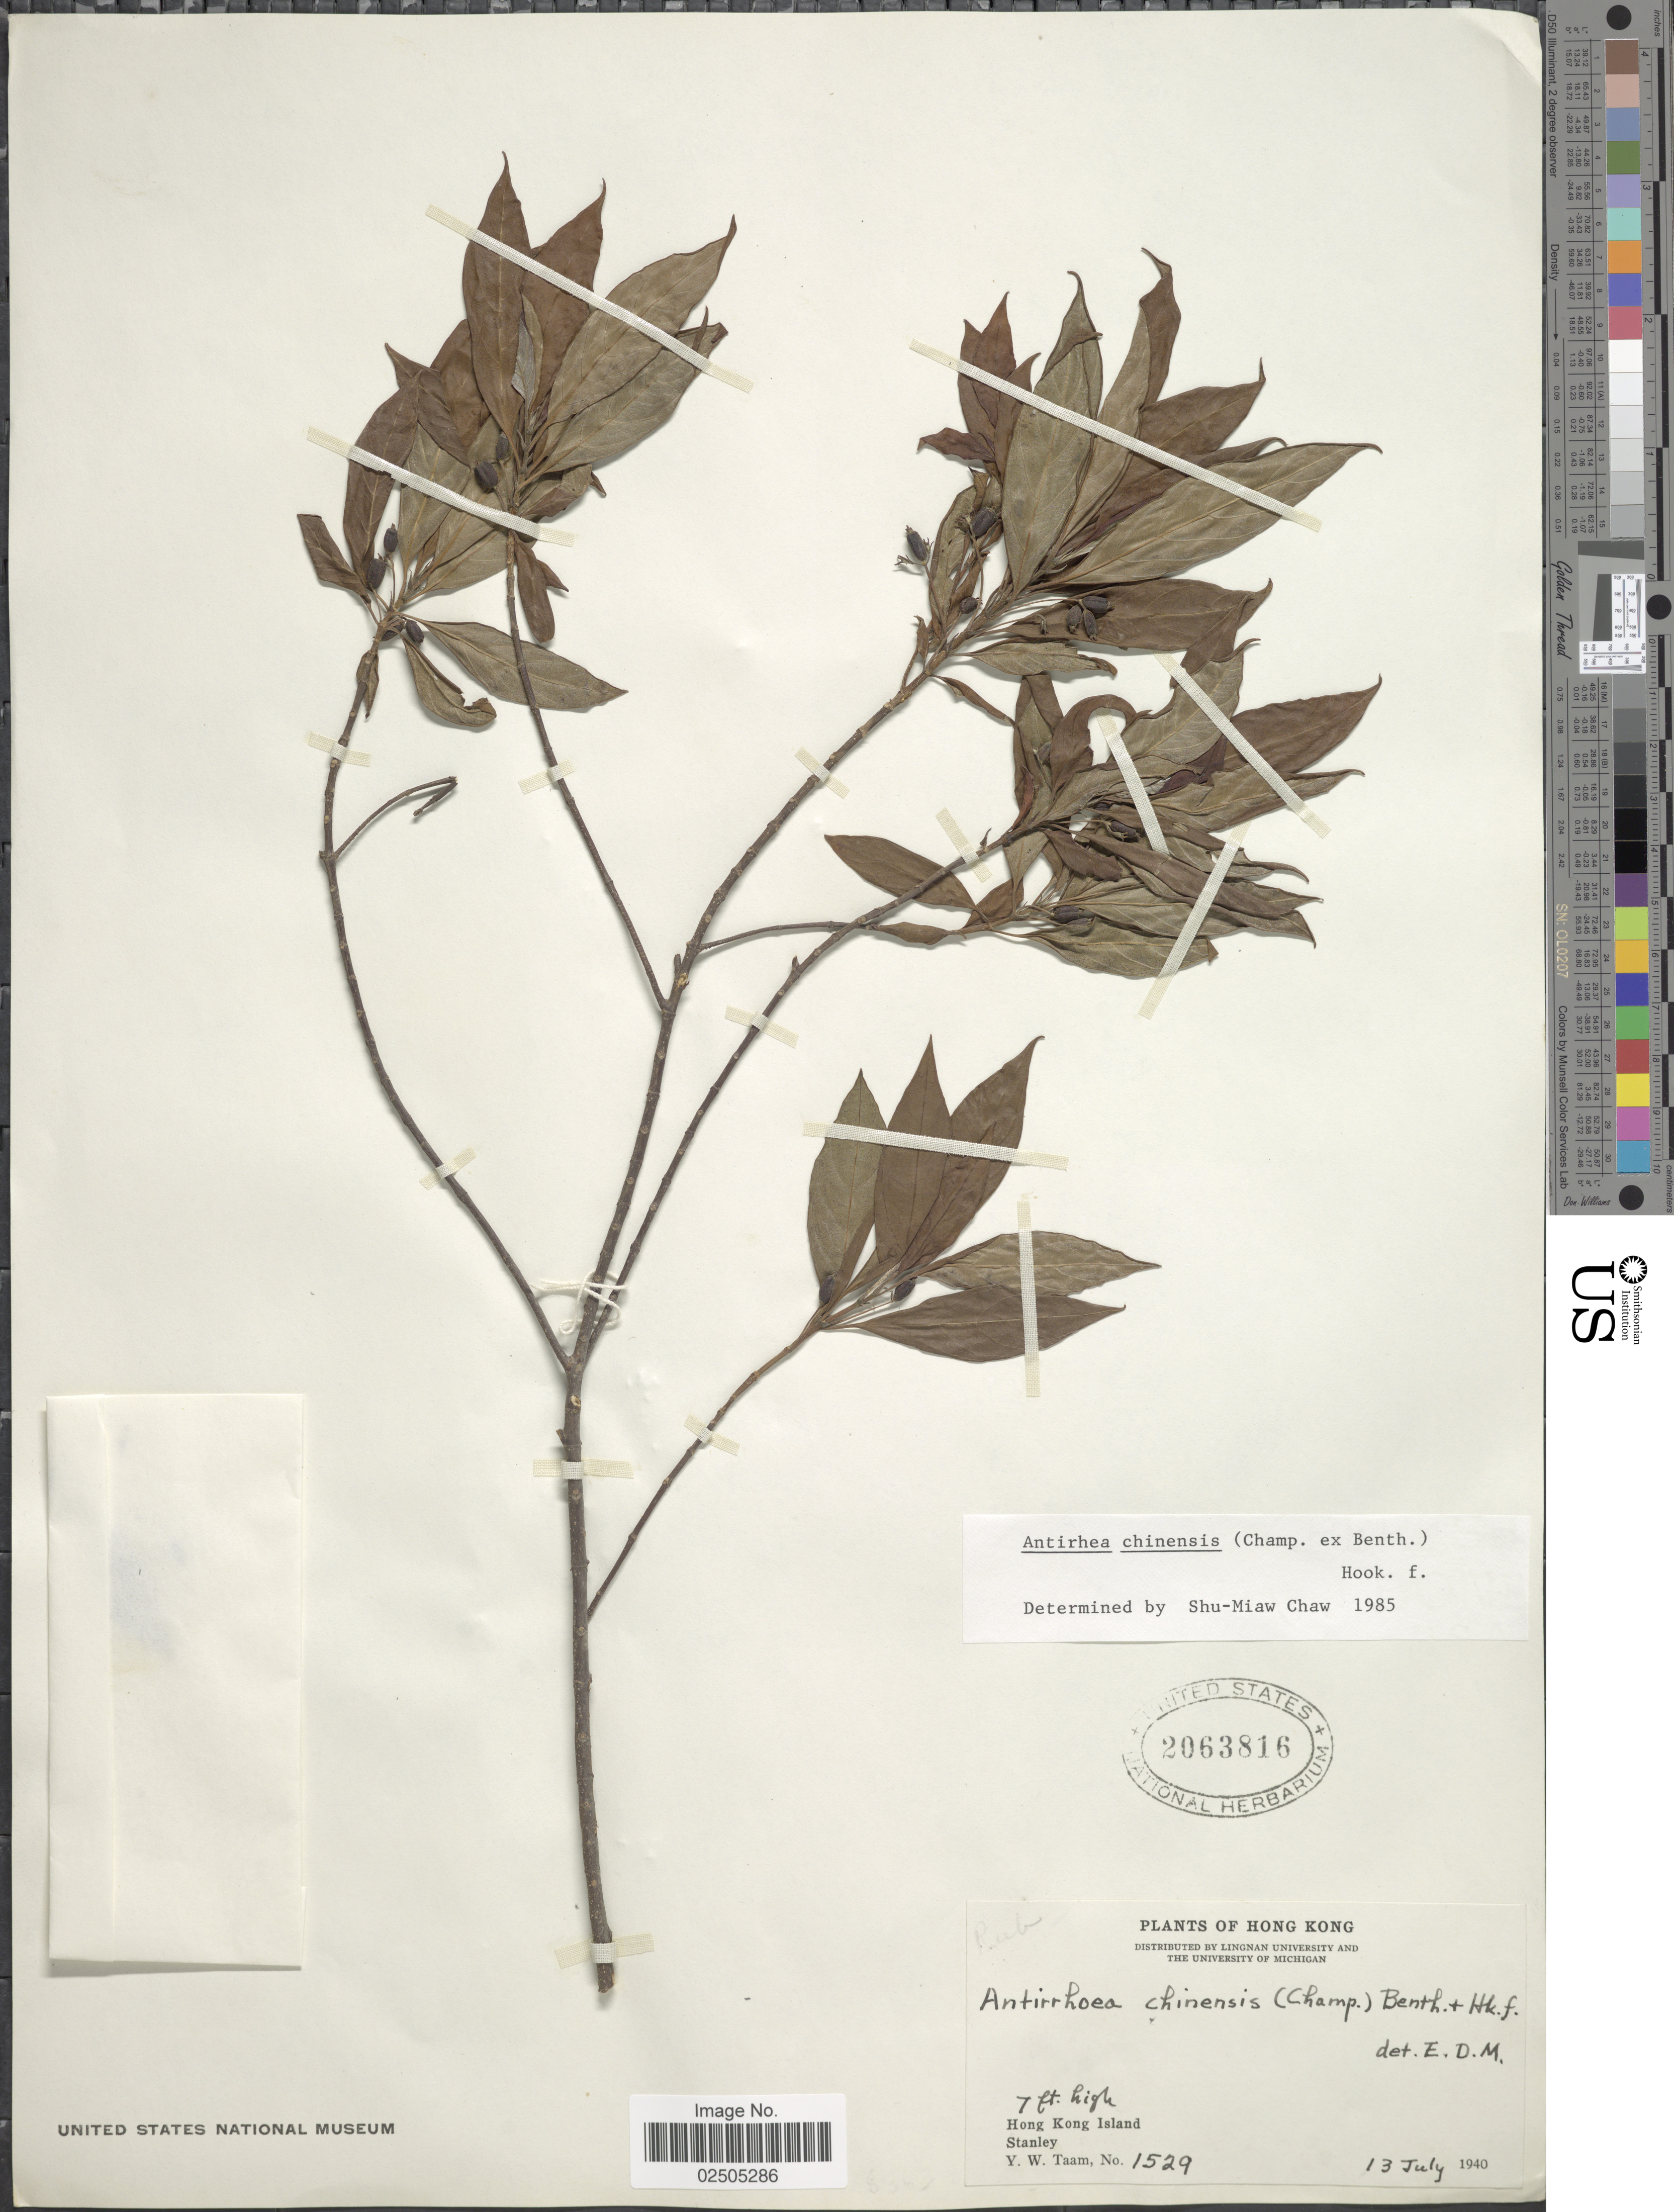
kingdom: Plantae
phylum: Tracheophyta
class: Magnoliopsida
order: Gentianales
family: Rubiaceae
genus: Antirhea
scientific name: Antirhea chinensis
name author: (Champ. ex Benth.) Benth. & Hook. f. ex F.B. Forbes & Hemsl.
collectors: Y. W. Taam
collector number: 1529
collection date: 1940-07-13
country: China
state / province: Hong Kong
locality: Hong Kong Island, Stanley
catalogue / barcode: US 2063816